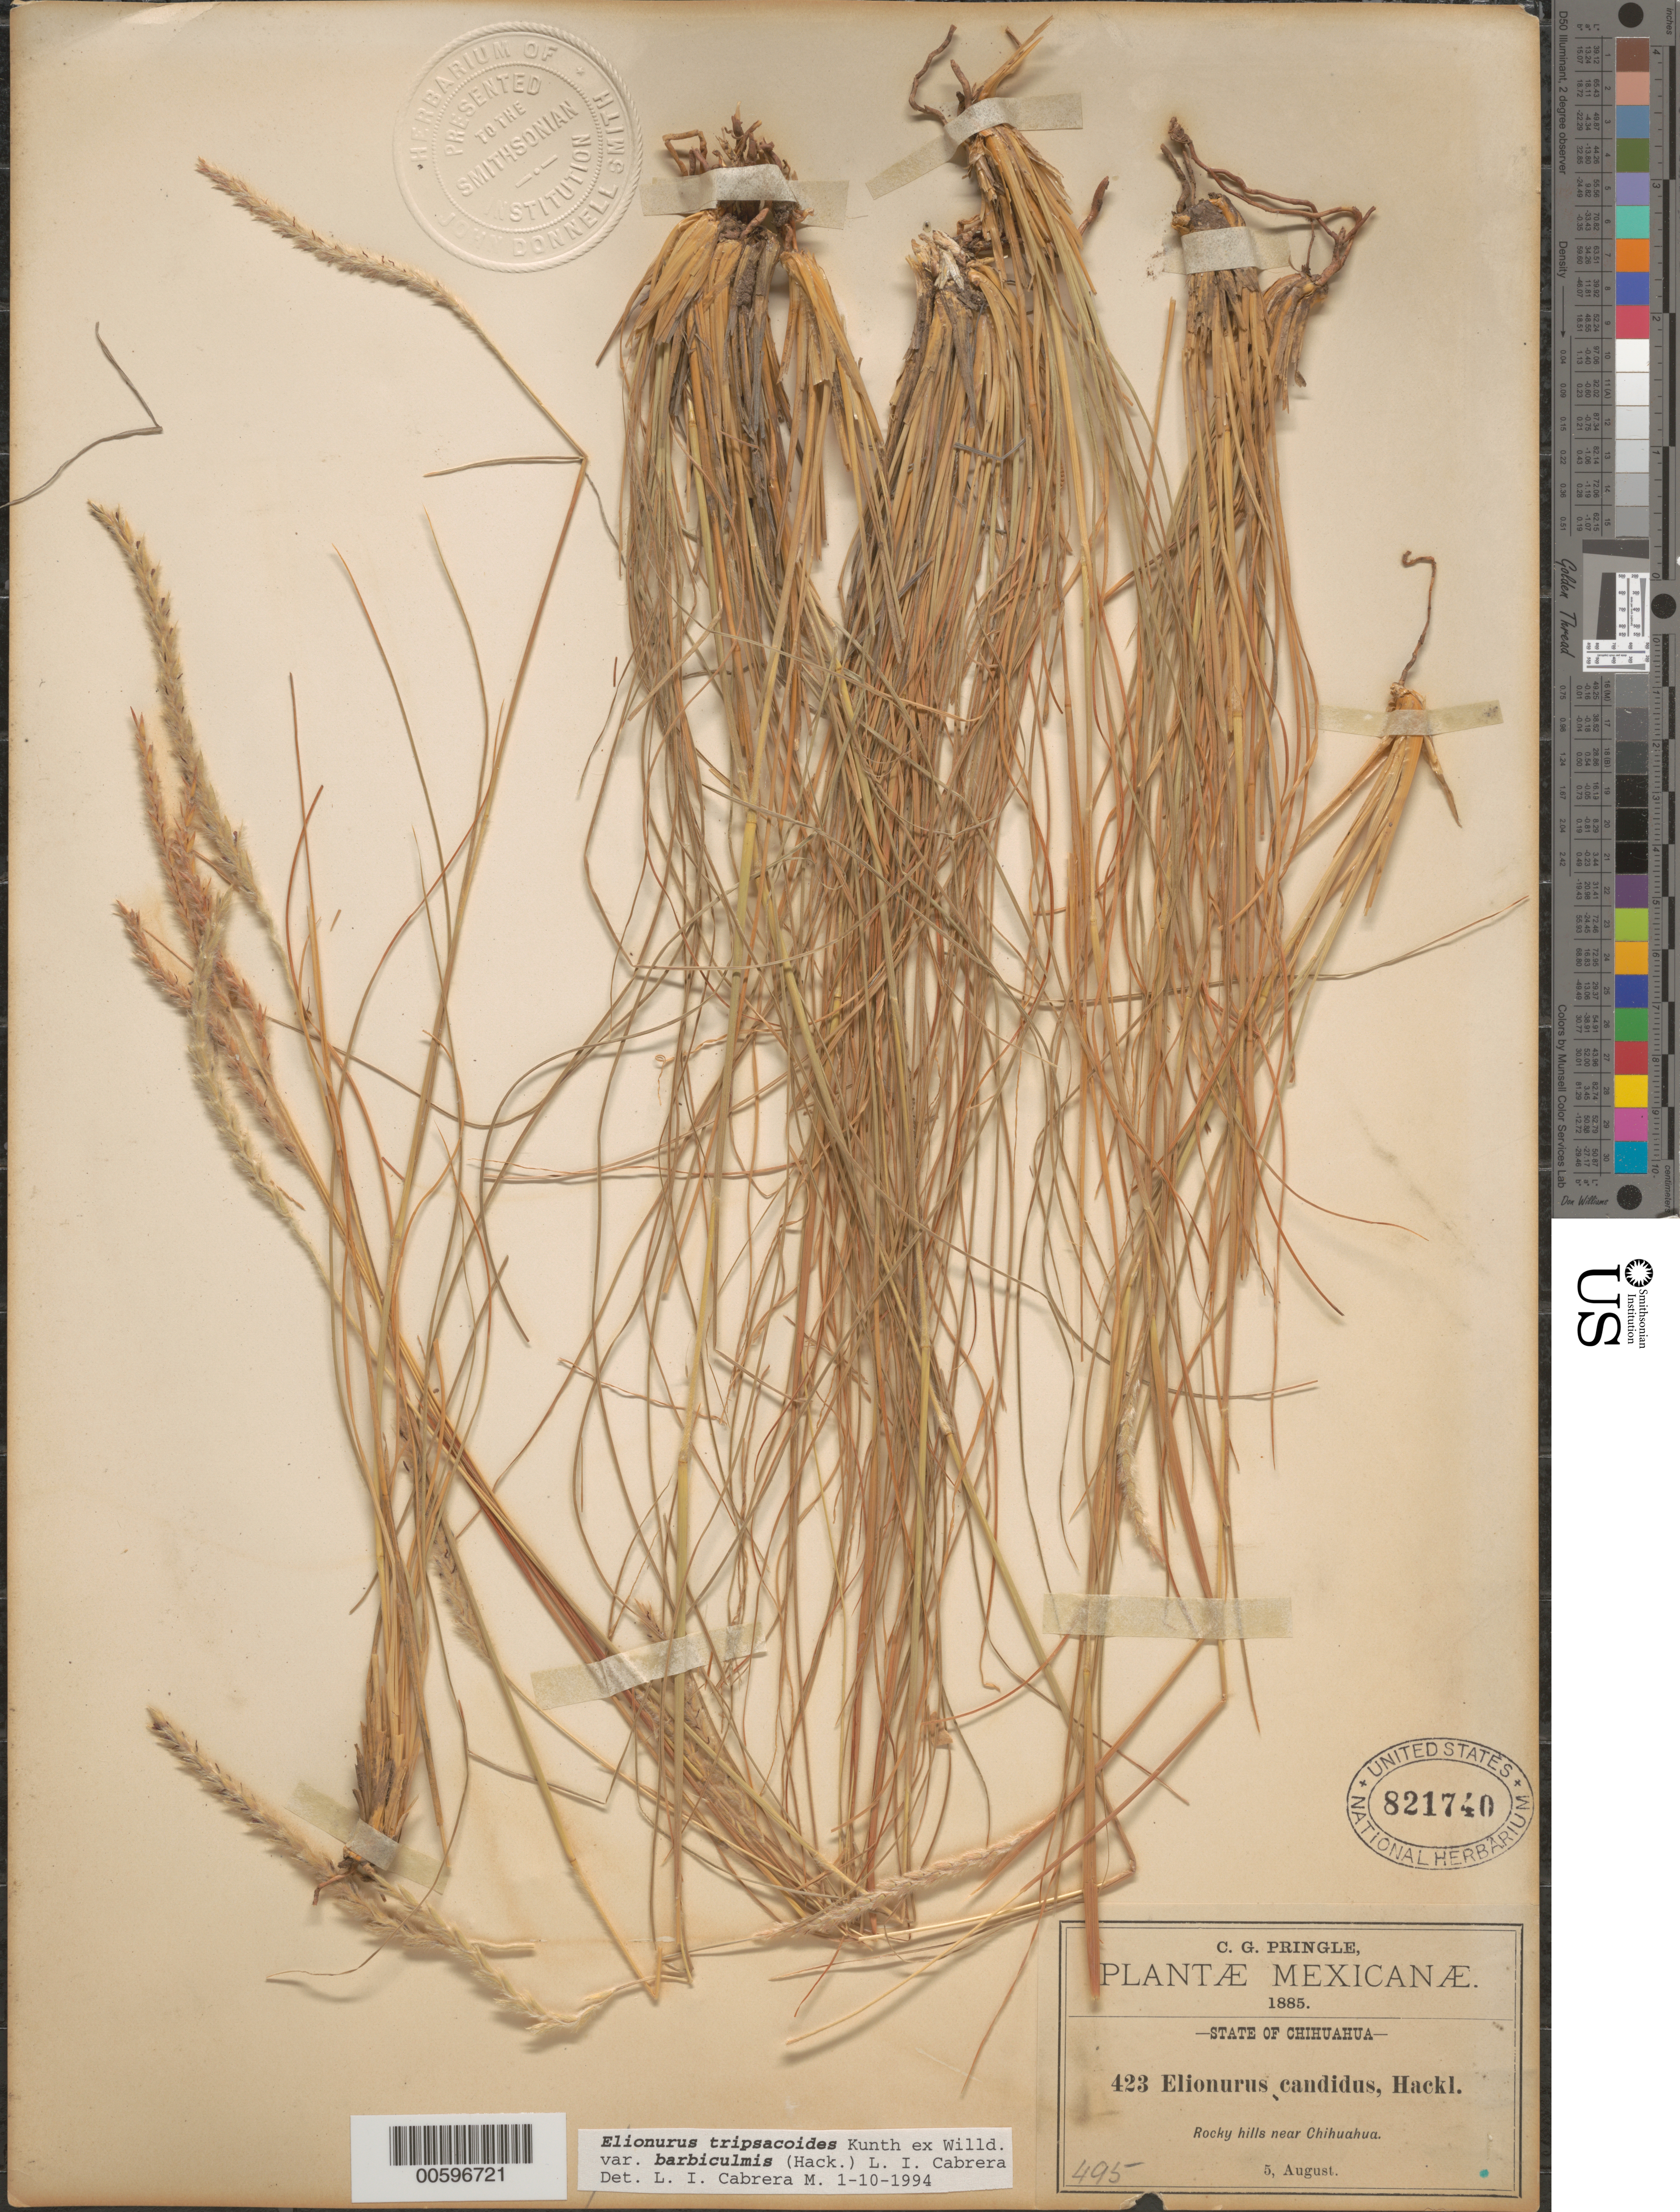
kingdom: Plantae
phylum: Tracheophyta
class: Liliopsida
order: Poales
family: Poaceae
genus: Elionurus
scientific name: Elionurus tripsacoides var. barbiculmis (Hack.) L.I. Cabrera & Dávila, comb. ined.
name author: (Hack.) L.I. Cabrera & Dávila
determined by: Cabrera M., L. I.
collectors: C. G. Pringle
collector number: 495;423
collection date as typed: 5 Aug 1885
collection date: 1885-08-05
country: Mexico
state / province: Chihuahua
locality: Near Chihuahua.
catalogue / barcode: US 821740